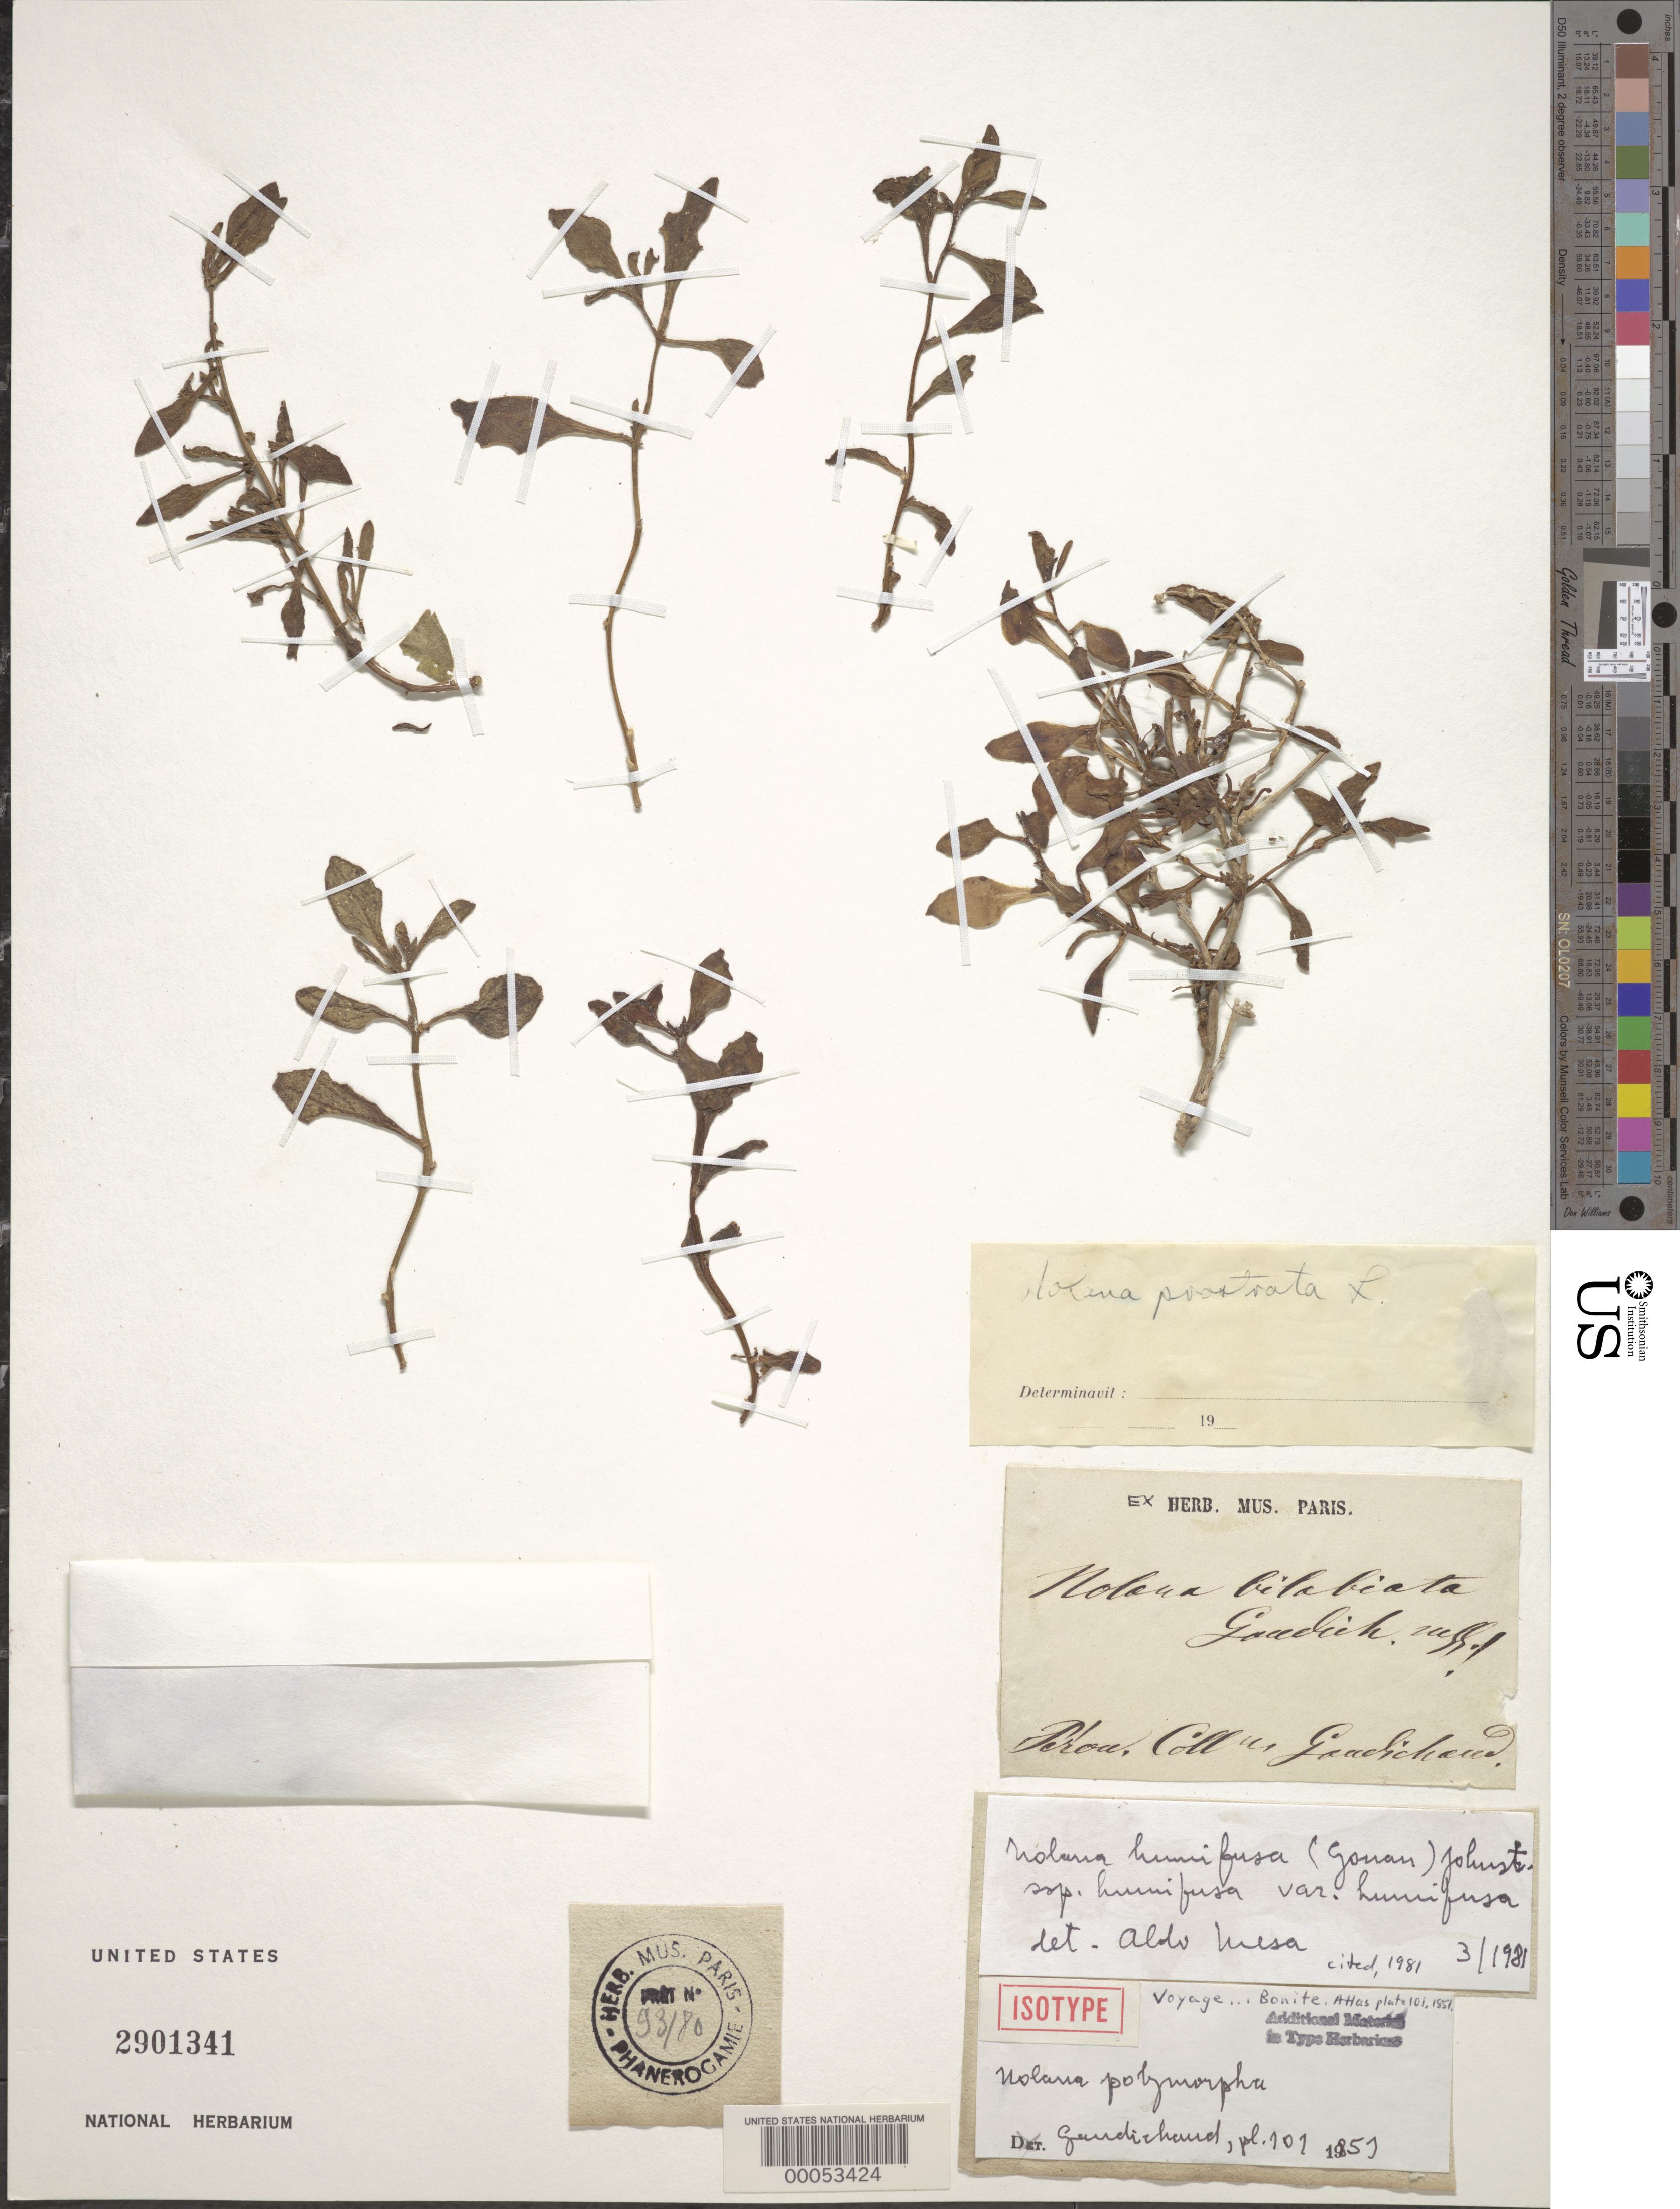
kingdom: Plantae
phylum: Tracheophyta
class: Magnoliopsida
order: Solanales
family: Solanaceae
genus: Nolana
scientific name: Nolana humifusa var. humifusa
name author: (Gouan) I.M. Johnst.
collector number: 101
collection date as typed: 1851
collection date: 1851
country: Germany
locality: Gorgenthal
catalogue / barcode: US 2901341